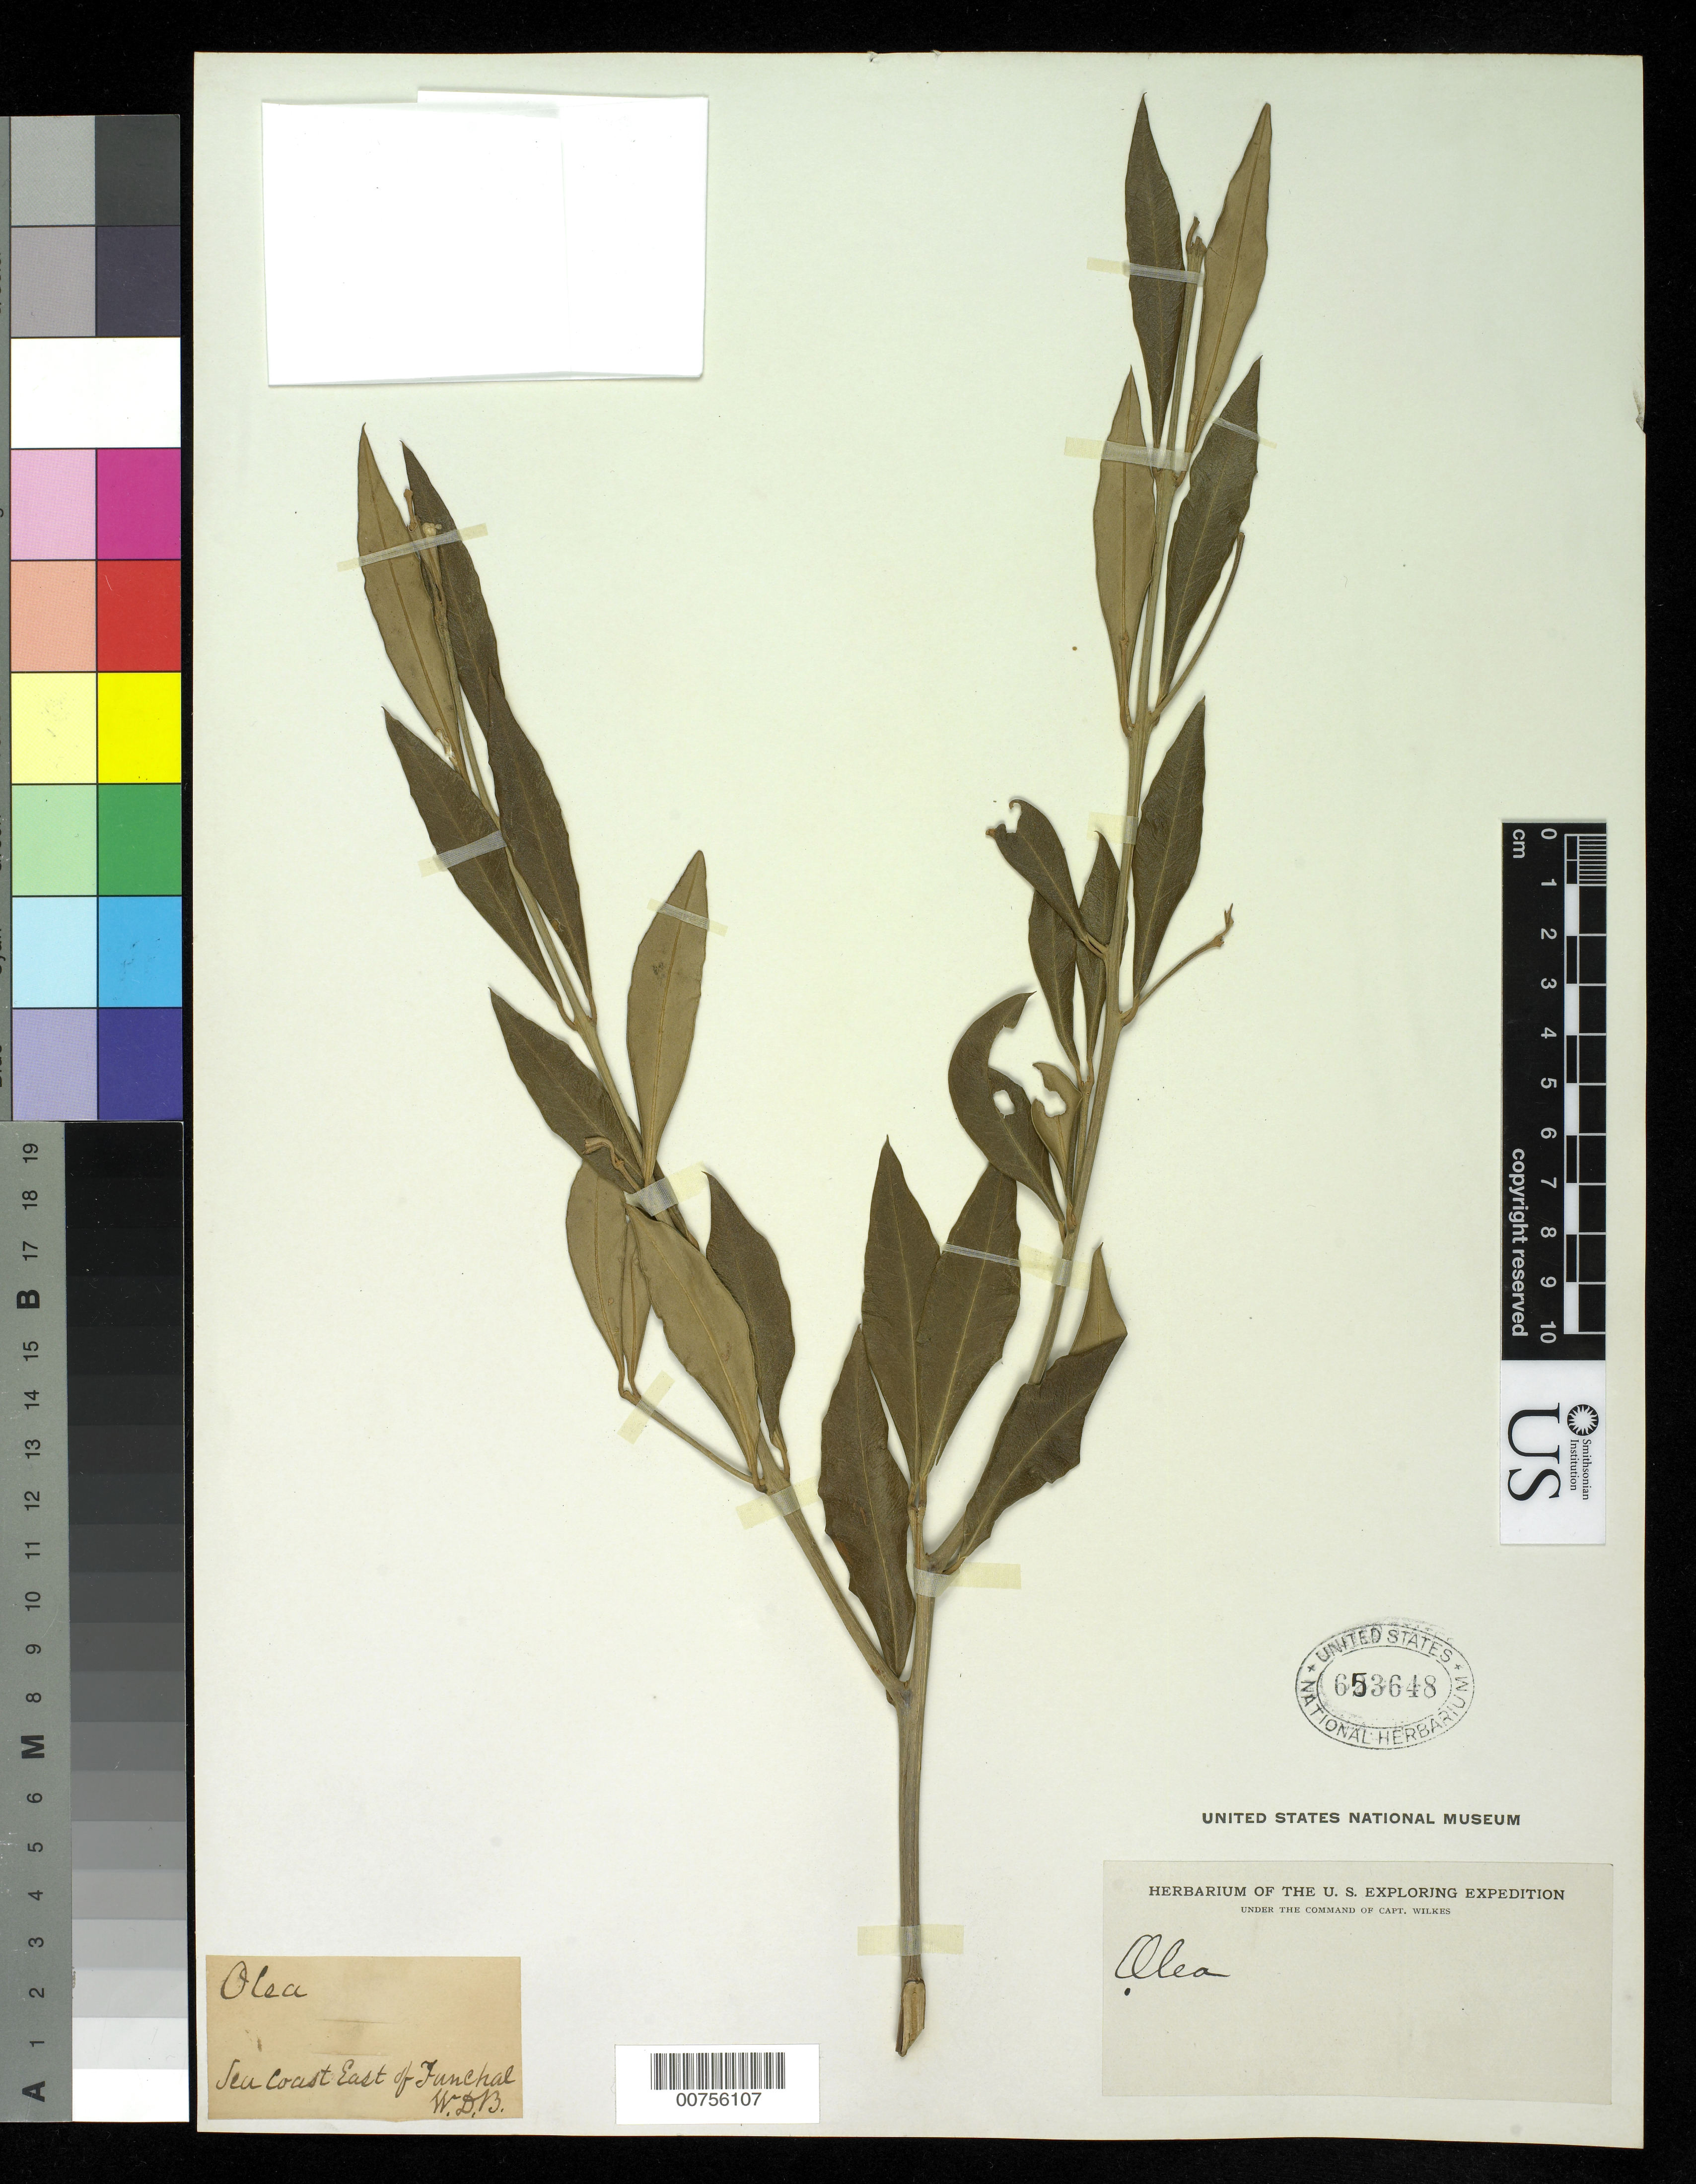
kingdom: Plantae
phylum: Tracheophyta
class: Magnoliopsida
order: Lamiales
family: Oleaceae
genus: Olea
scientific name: Olea verrucosa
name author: (Willd.) Link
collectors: Wilkes Explor. Exped.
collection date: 1838/1842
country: Portugal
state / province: Madeira (Aut. Reg.)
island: Madeira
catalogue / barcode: US 653648